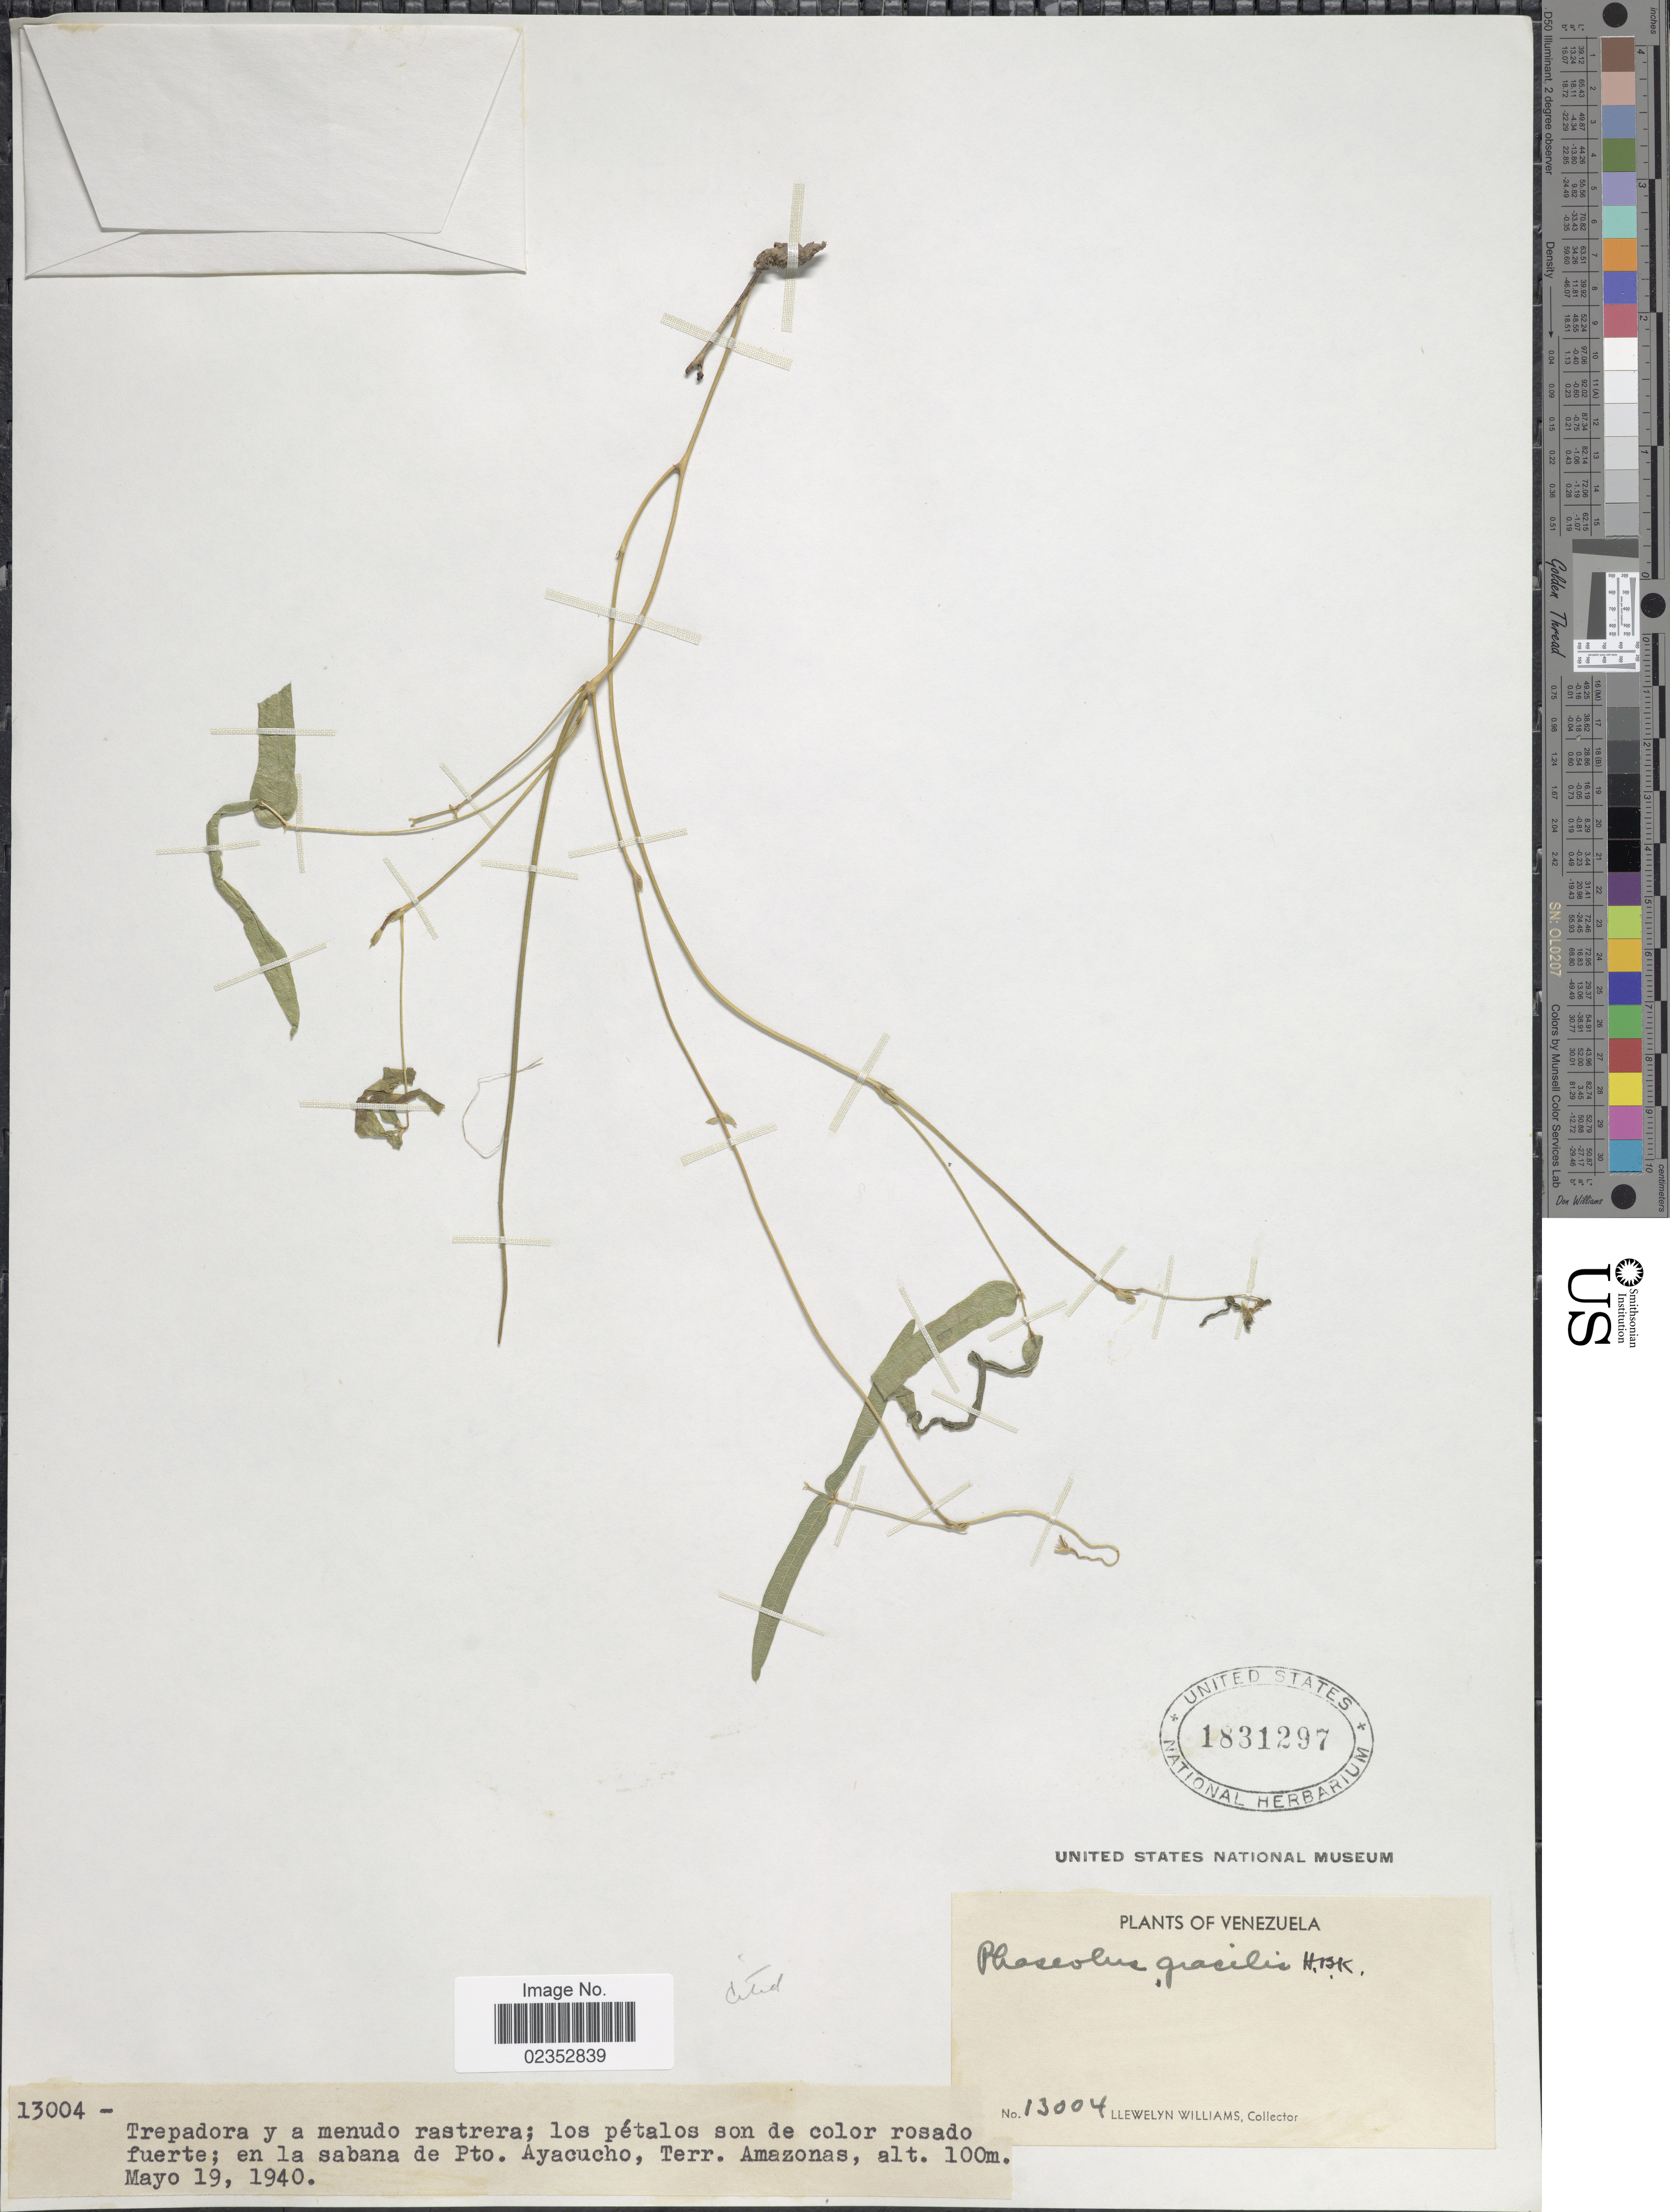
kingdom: Plantae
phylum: Tracheophyta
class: Magnoliopsida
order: Fabales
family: Fabaceae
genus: Macroptilium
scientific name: Macroptilium gracile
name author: (Poepp. ex Benth.) Urb.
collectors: Ll. Williams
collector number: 13004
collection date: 1940-05-19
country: Venezuela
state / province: Amazonas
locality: En la sabana de Pto. Ayacucho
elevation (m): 100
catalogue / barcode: US 1831297